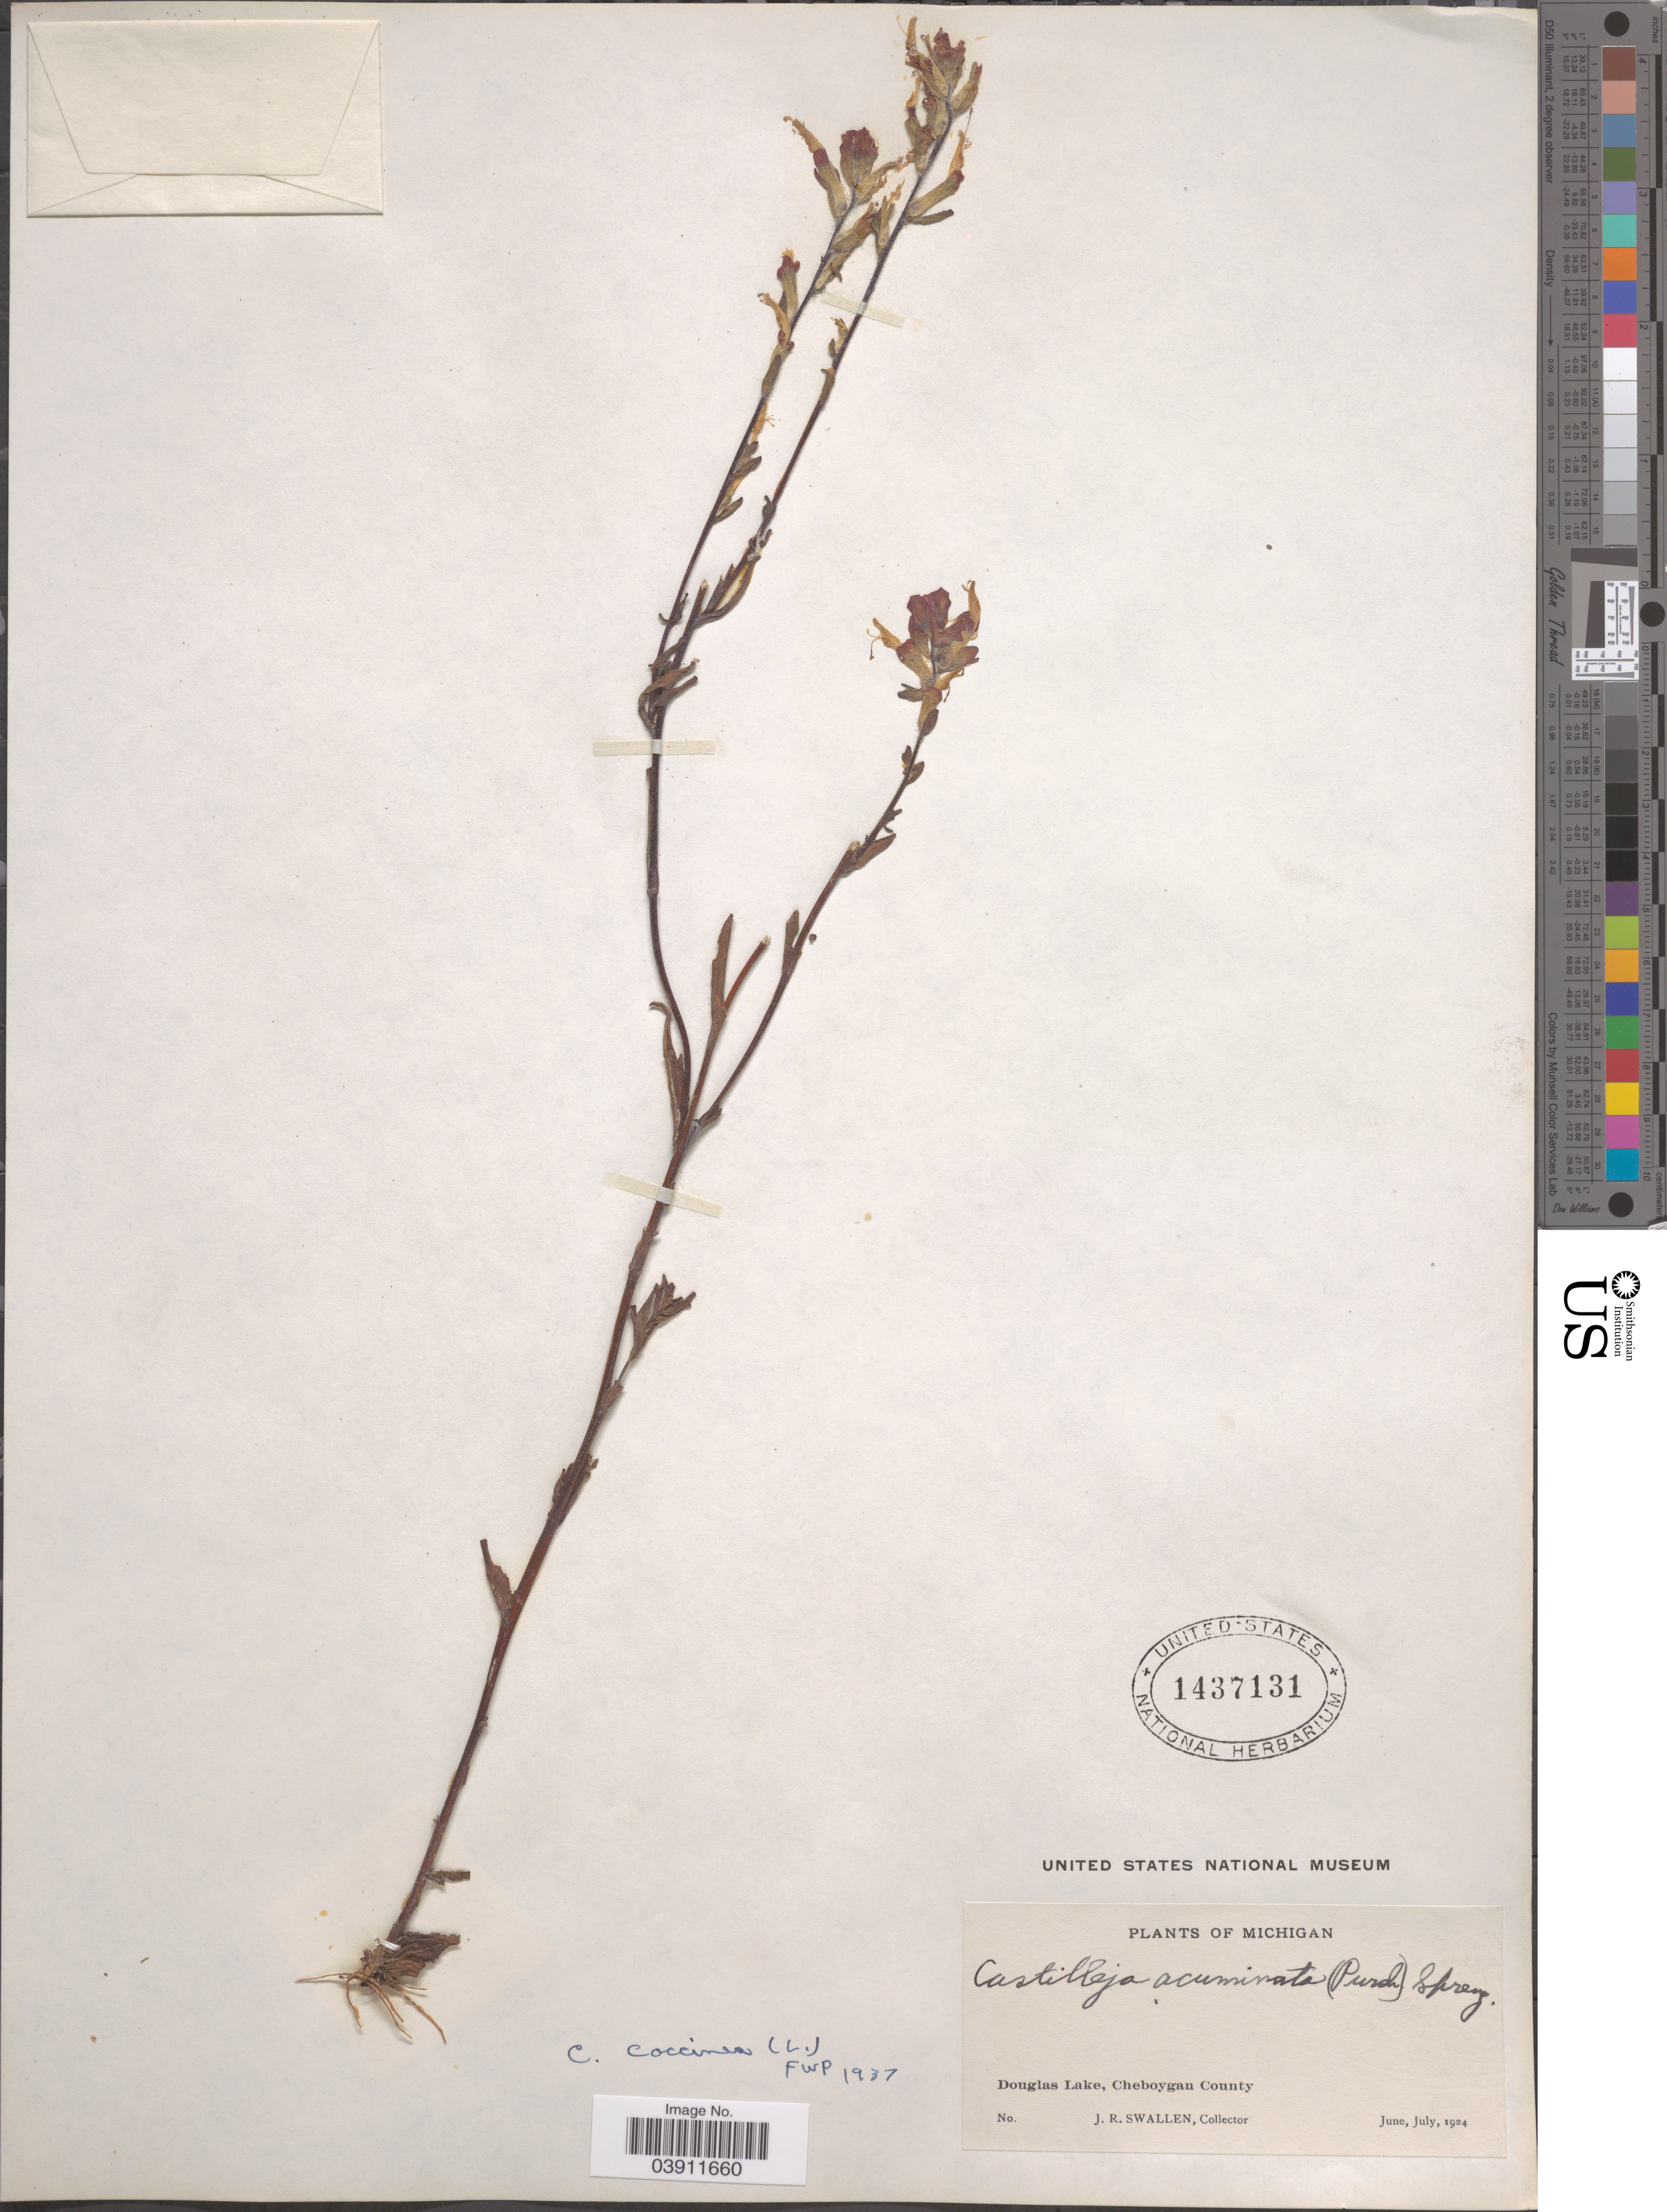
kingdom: Plantae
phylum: Tracheophyta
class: Magnoliopsida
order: Lamiales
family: Orobanchaceae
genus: Castilleja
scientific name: Castilleja coccinea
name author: (L.) Spreng.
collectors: J. R. Swallen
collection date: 1924-06/1924-07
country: United States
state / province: Michigan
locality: Douglas Lake, Cheboygan County.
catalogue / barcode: US 1437131